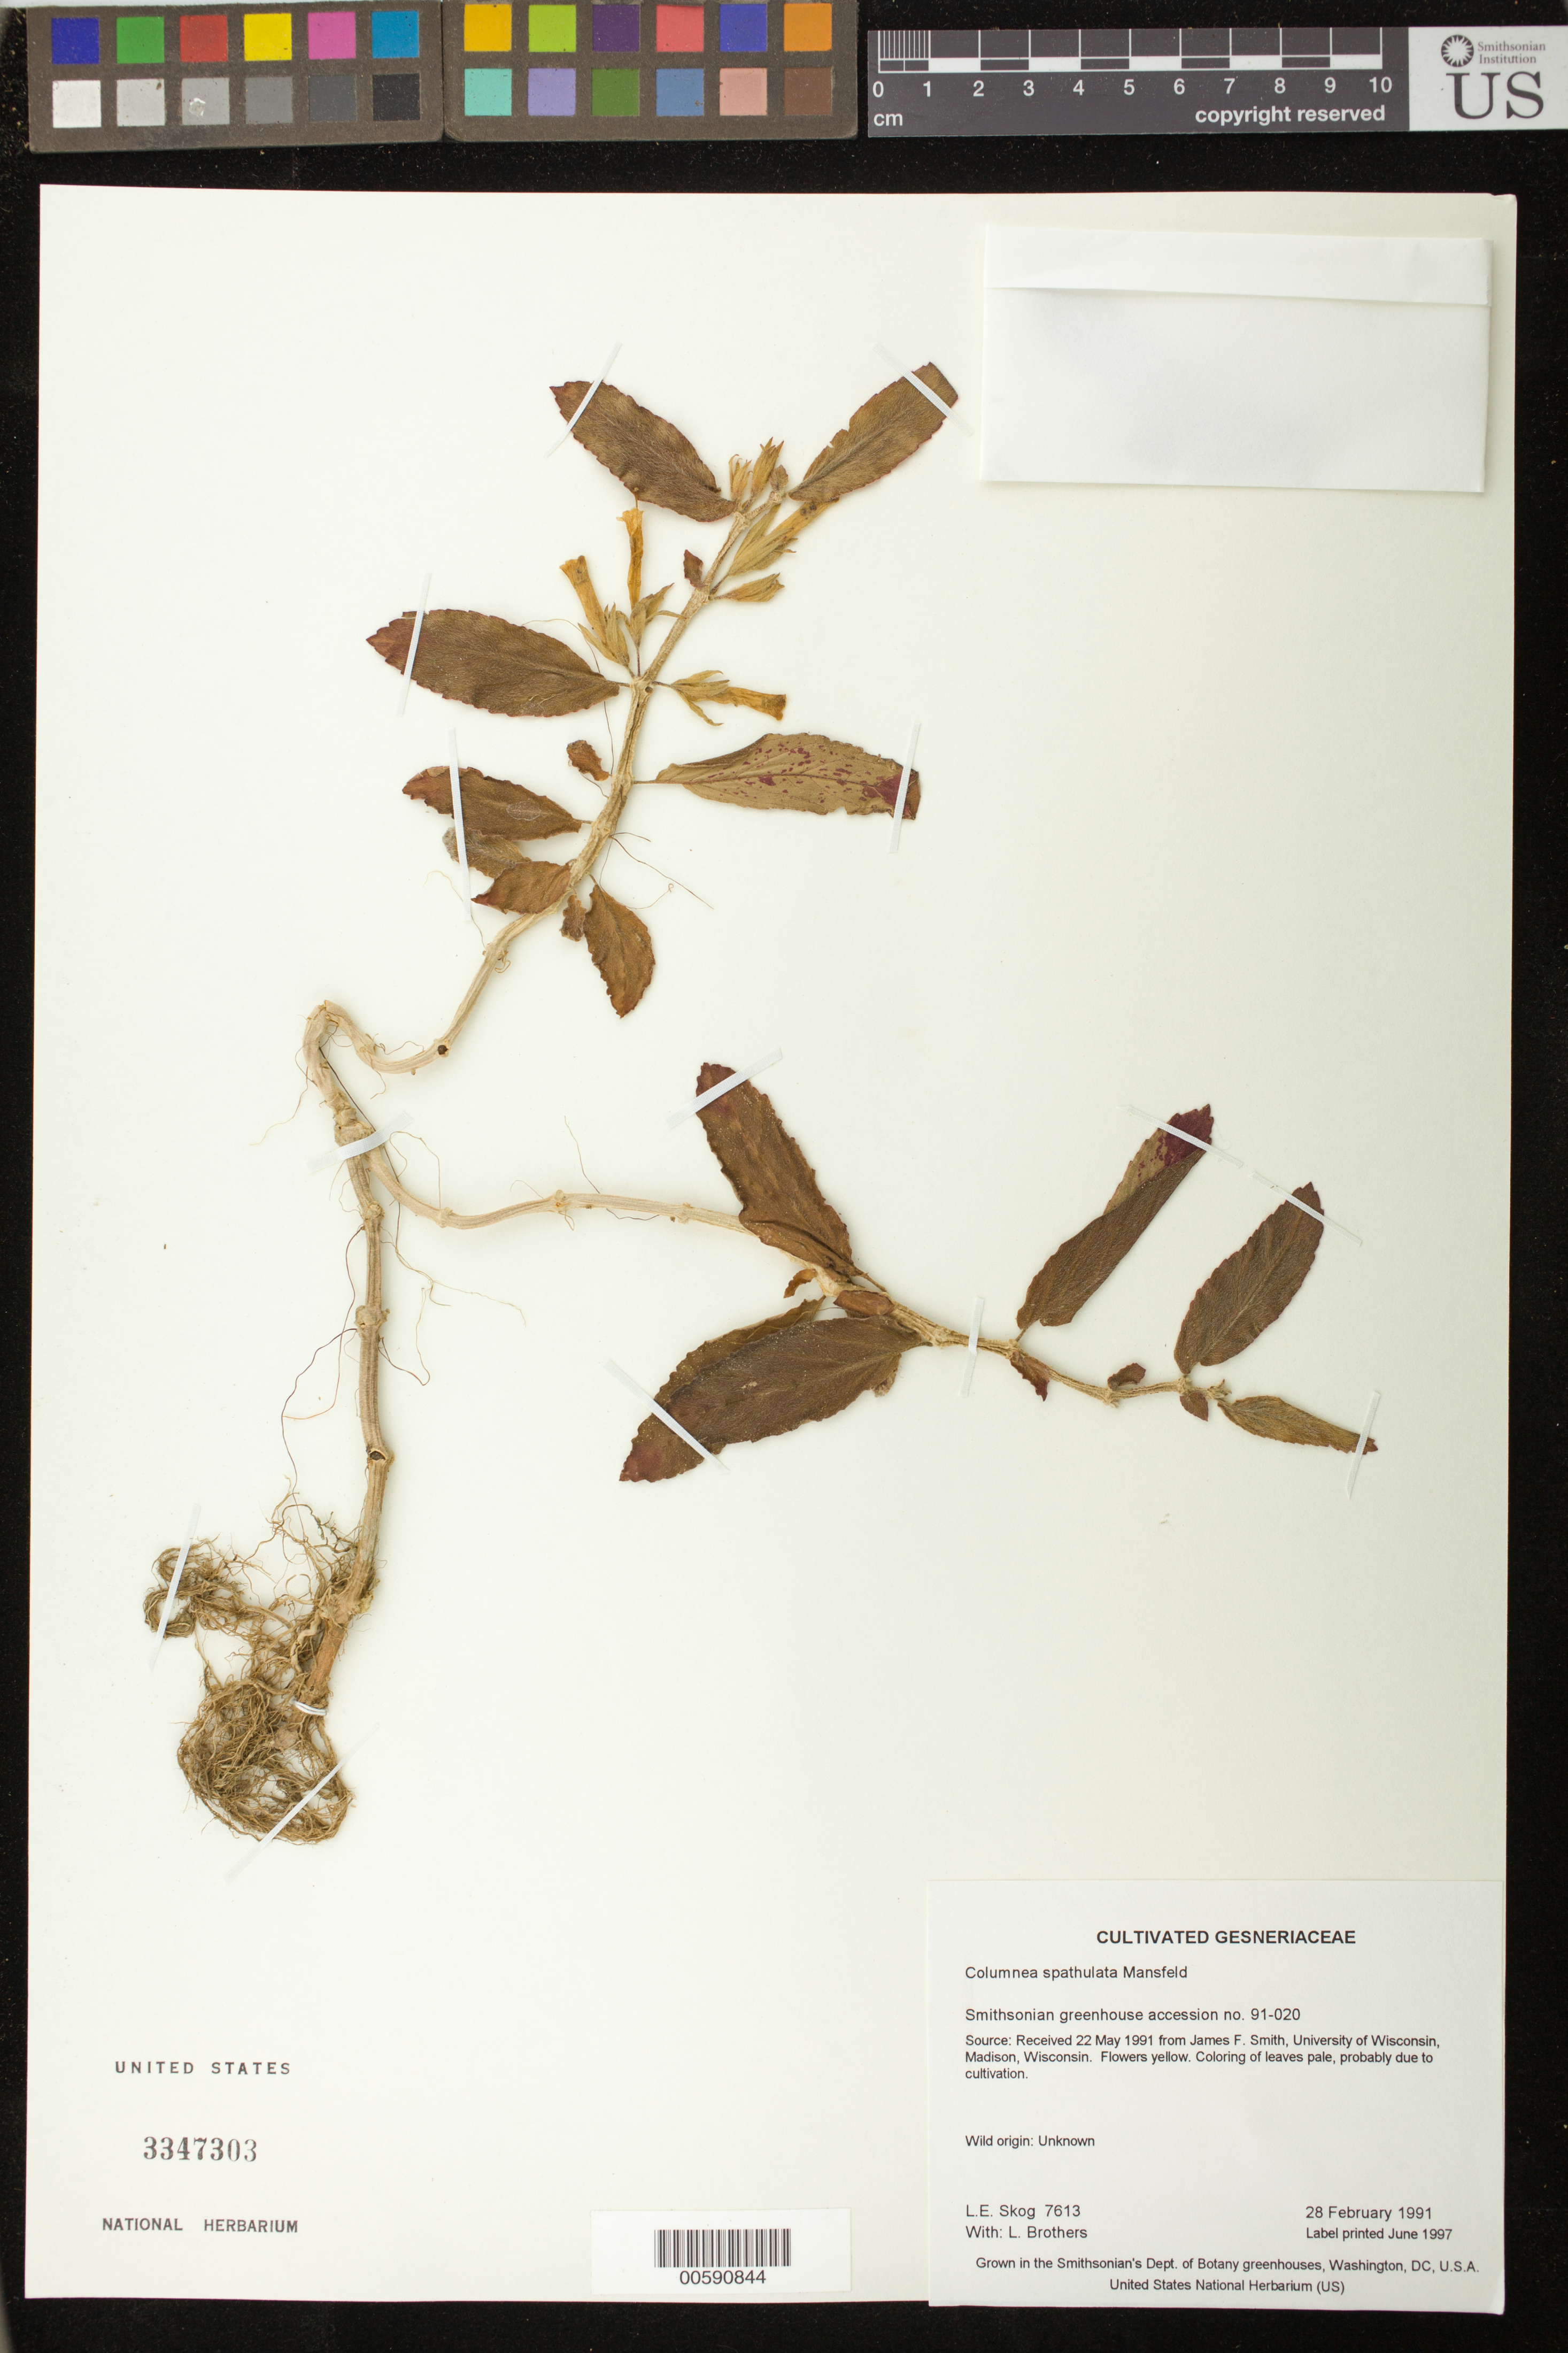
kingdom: Plantae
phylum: Tracheophyta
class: Magnoliopsida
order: Lamiales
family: Gesneriaceae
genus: Columnea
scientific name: Columnea spathulata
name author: Mansf.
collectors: L. E. Skog & L. Brothers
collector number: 7613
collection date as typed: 28 Feb 1991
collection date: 1991-02-28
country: Colombia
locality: Grown in the Smithsonian's Dept. of Botany greenhouses, Washington, DC, U.S.A.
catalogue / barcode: US 3347303